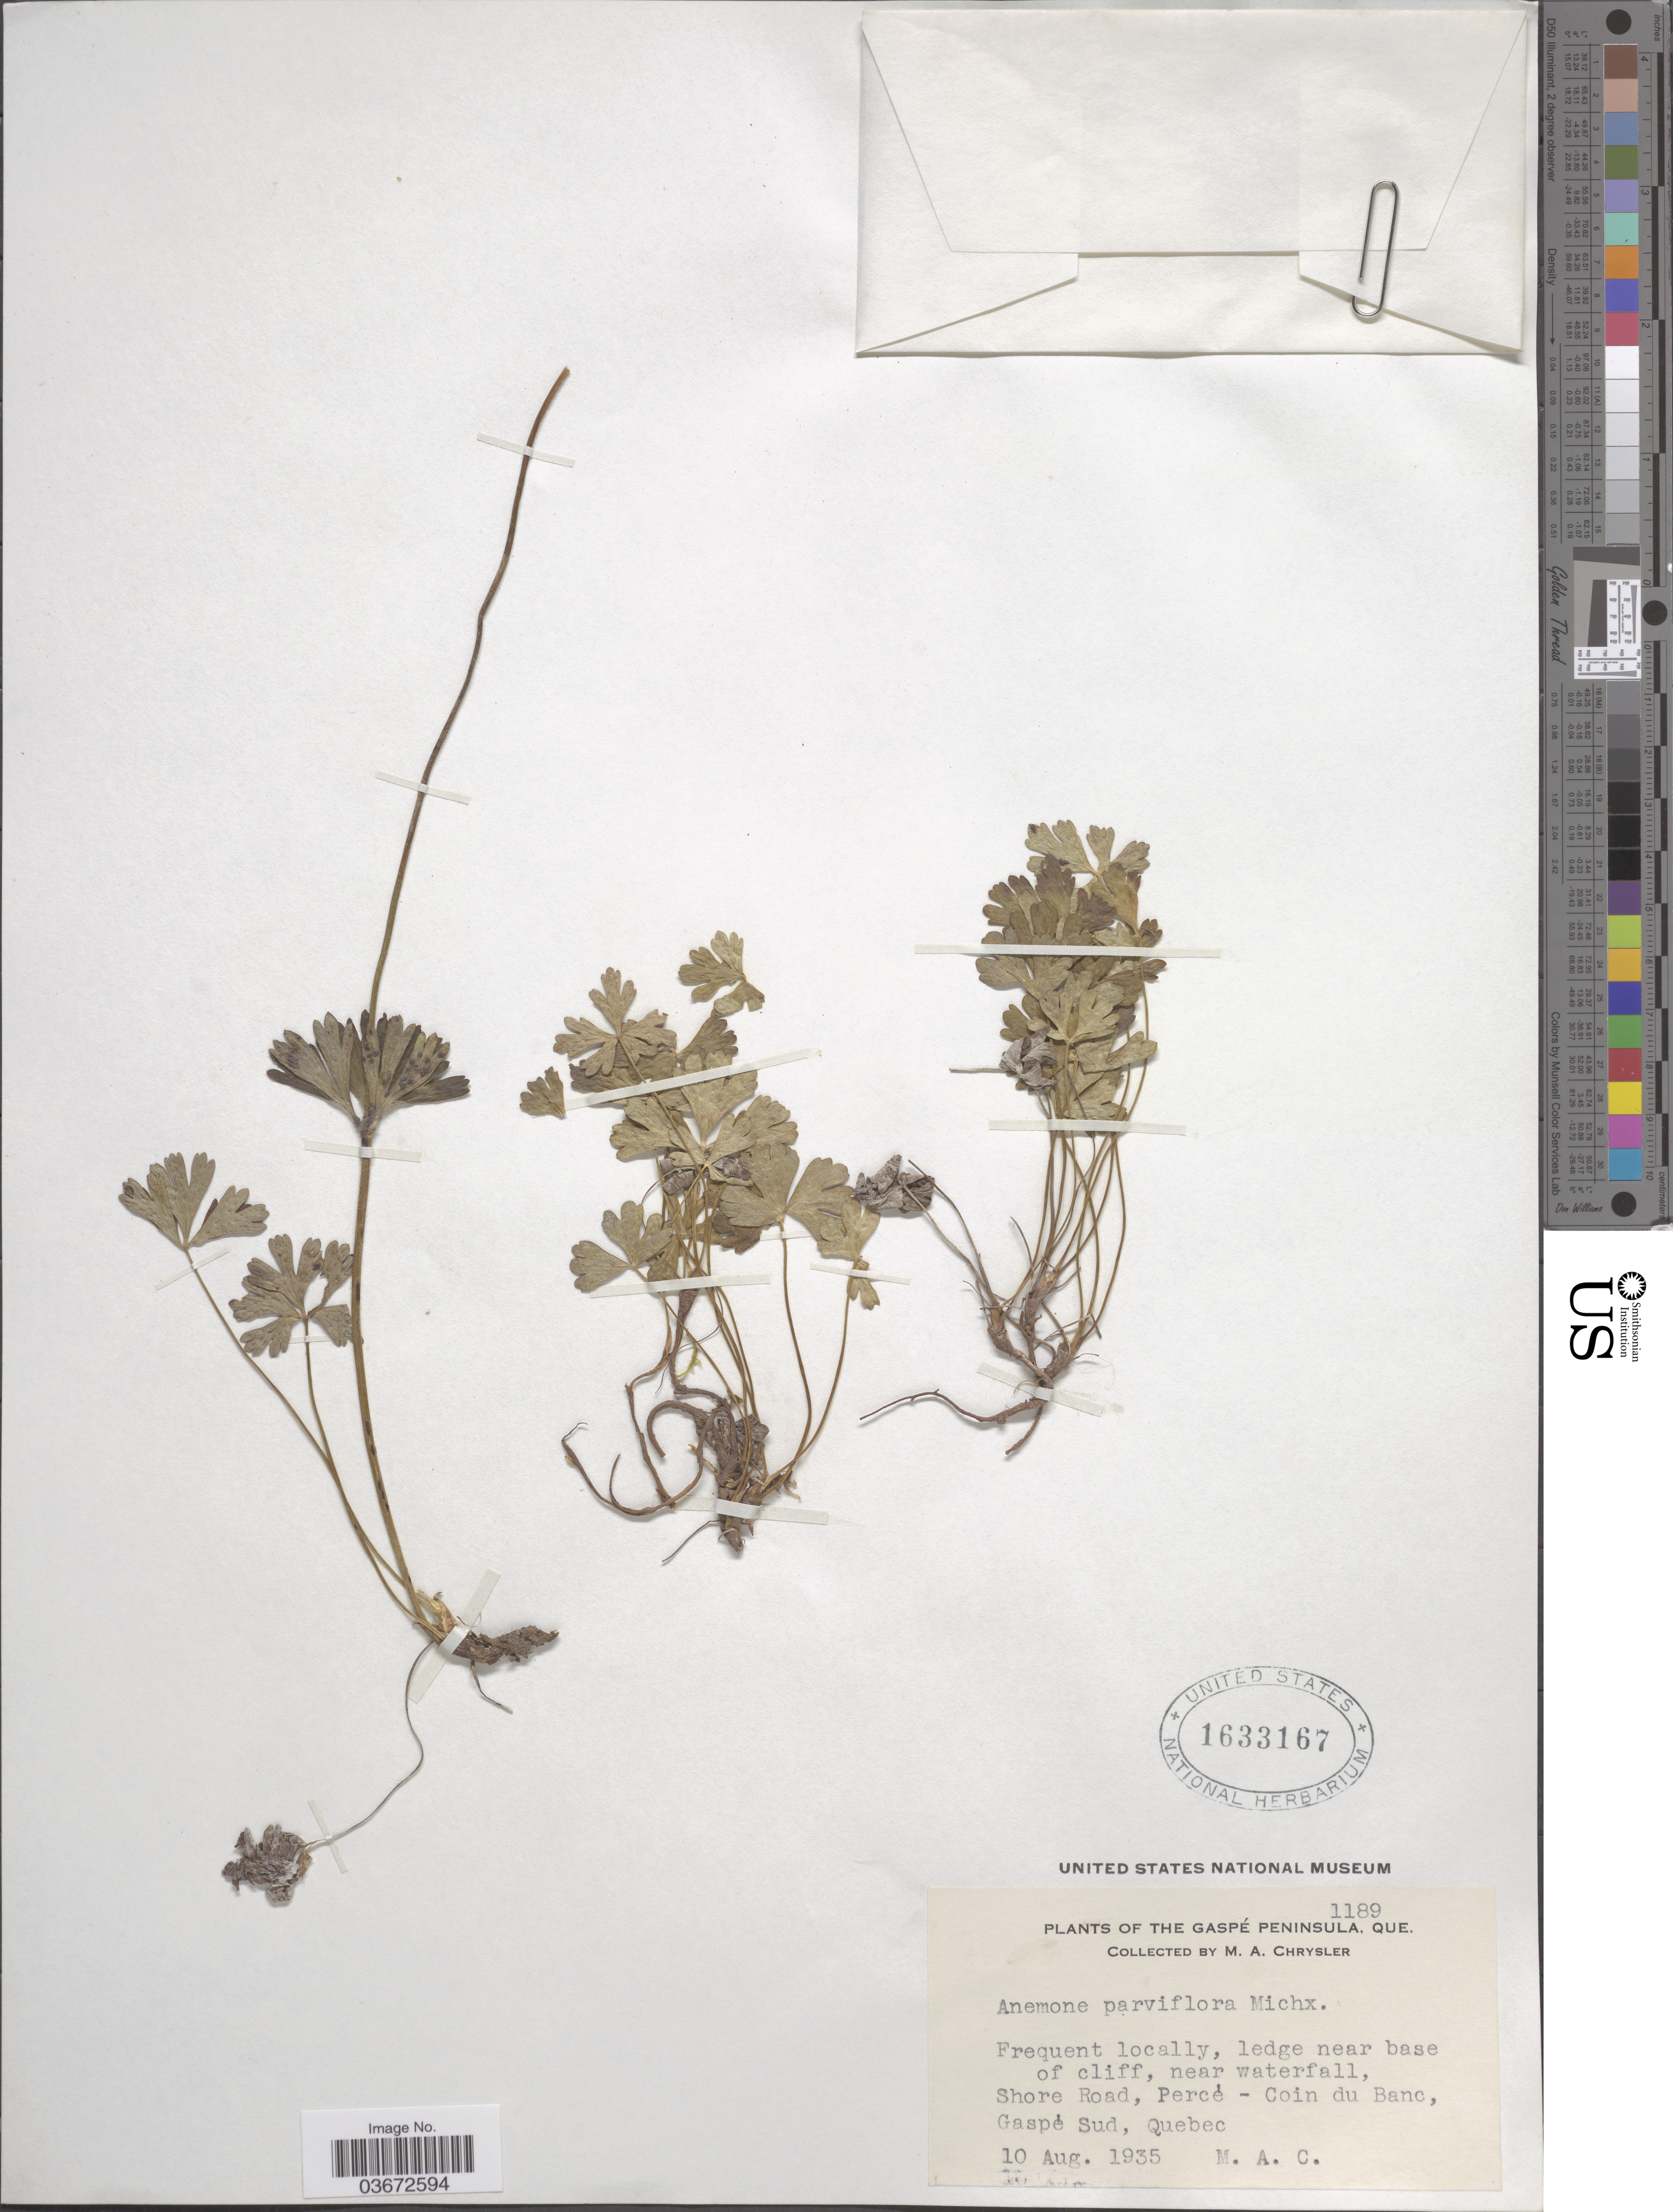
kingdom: Plantae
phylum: Tracheophyta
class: Magnoliopsida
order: Ranunculales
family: Ranunculaceae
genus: Anemone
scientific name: Anemone parviflora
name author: Michx.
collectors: M. Chrysler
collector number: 1189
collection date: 1935-08-10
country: Canada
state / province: Quebec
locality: The Gaspé Peninsula. Shore Road, Percé - coin du Banc, Gaspé Sud.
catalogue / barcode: US 1633167